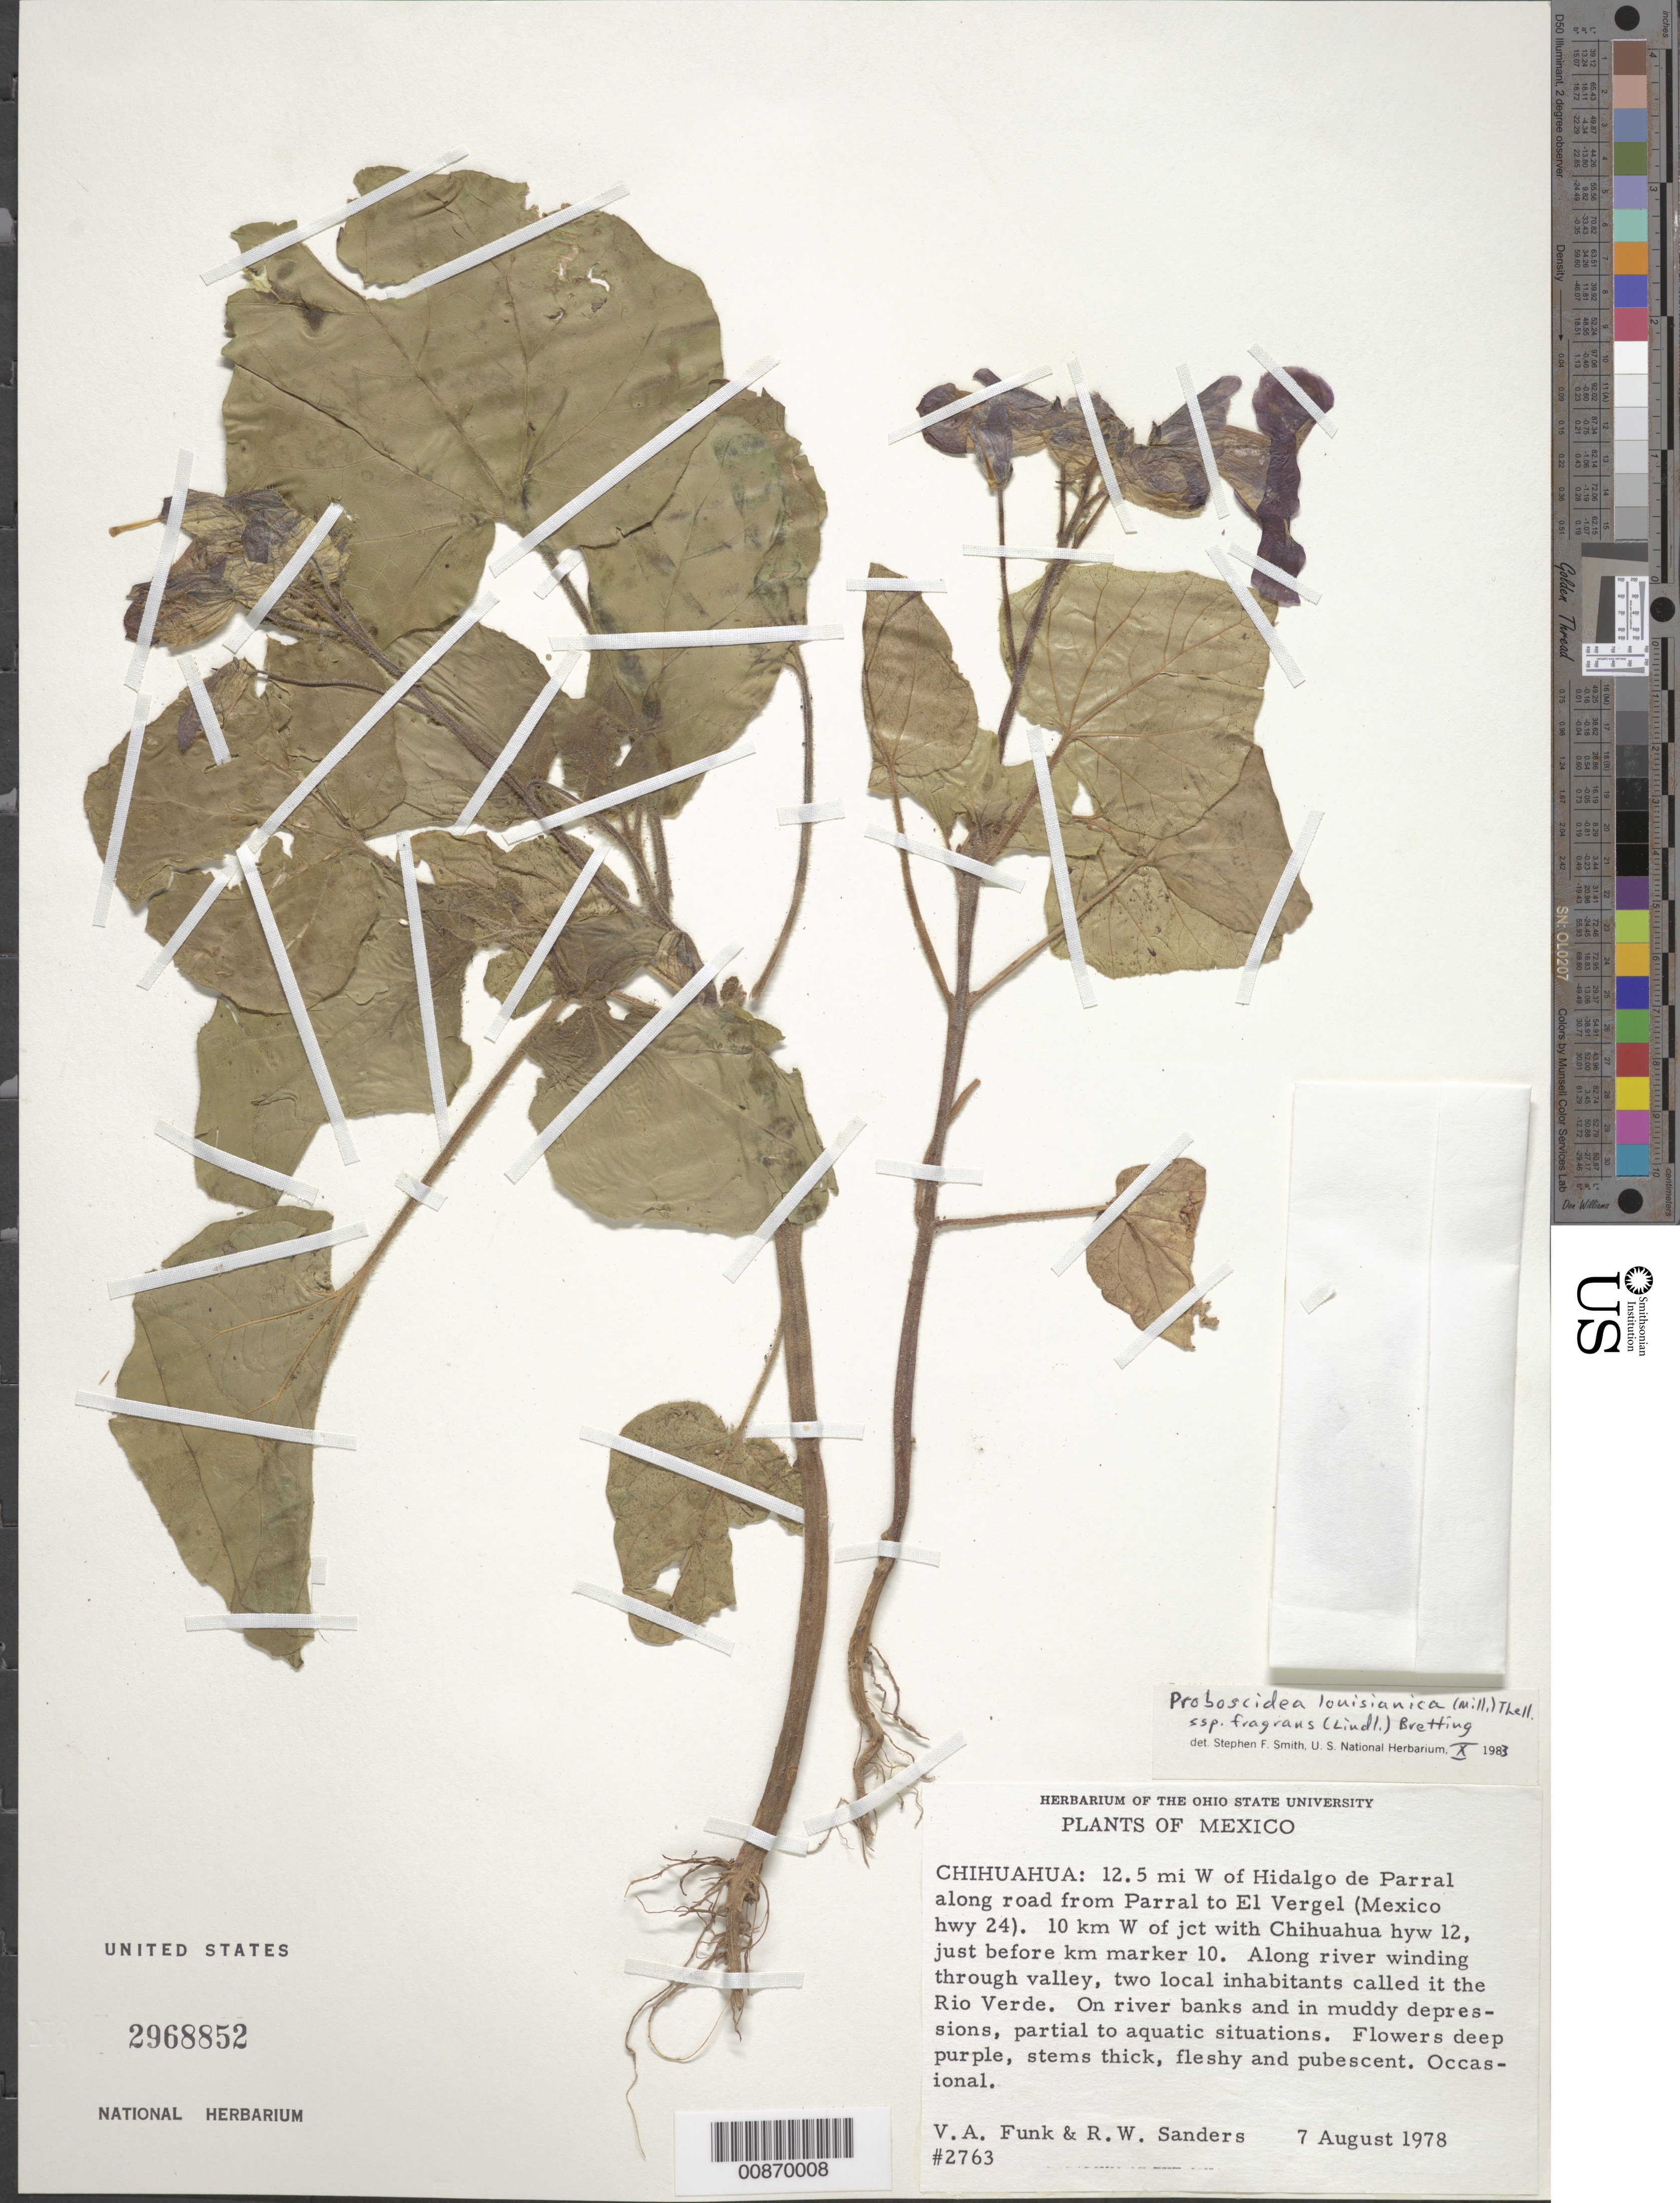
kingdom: Plantae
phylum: Tracheophyta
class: Magnoliopsida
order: Lamiales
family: Martyniaceae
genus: Proboscidea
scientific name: Proboscidea louisianica subsp. fragrans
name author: (Mill.) Thell.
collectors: V. Funk & R. Sanders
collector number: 2763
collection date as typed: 07 Aug 1978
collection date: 1978-08-07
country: Mexico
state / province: Chihuahua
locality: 12.5 mi. W of Hidalgo de Parral along road from Parral to El Vergel (Mexico hwy 24). 10 Km W of jct. with Chihuahua hyw 12, just before km marker 10. Along Río Verde river winding through valley.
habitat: On river banks and in muddy depressions, partial to aquatic situations.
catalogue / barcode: US 2968852